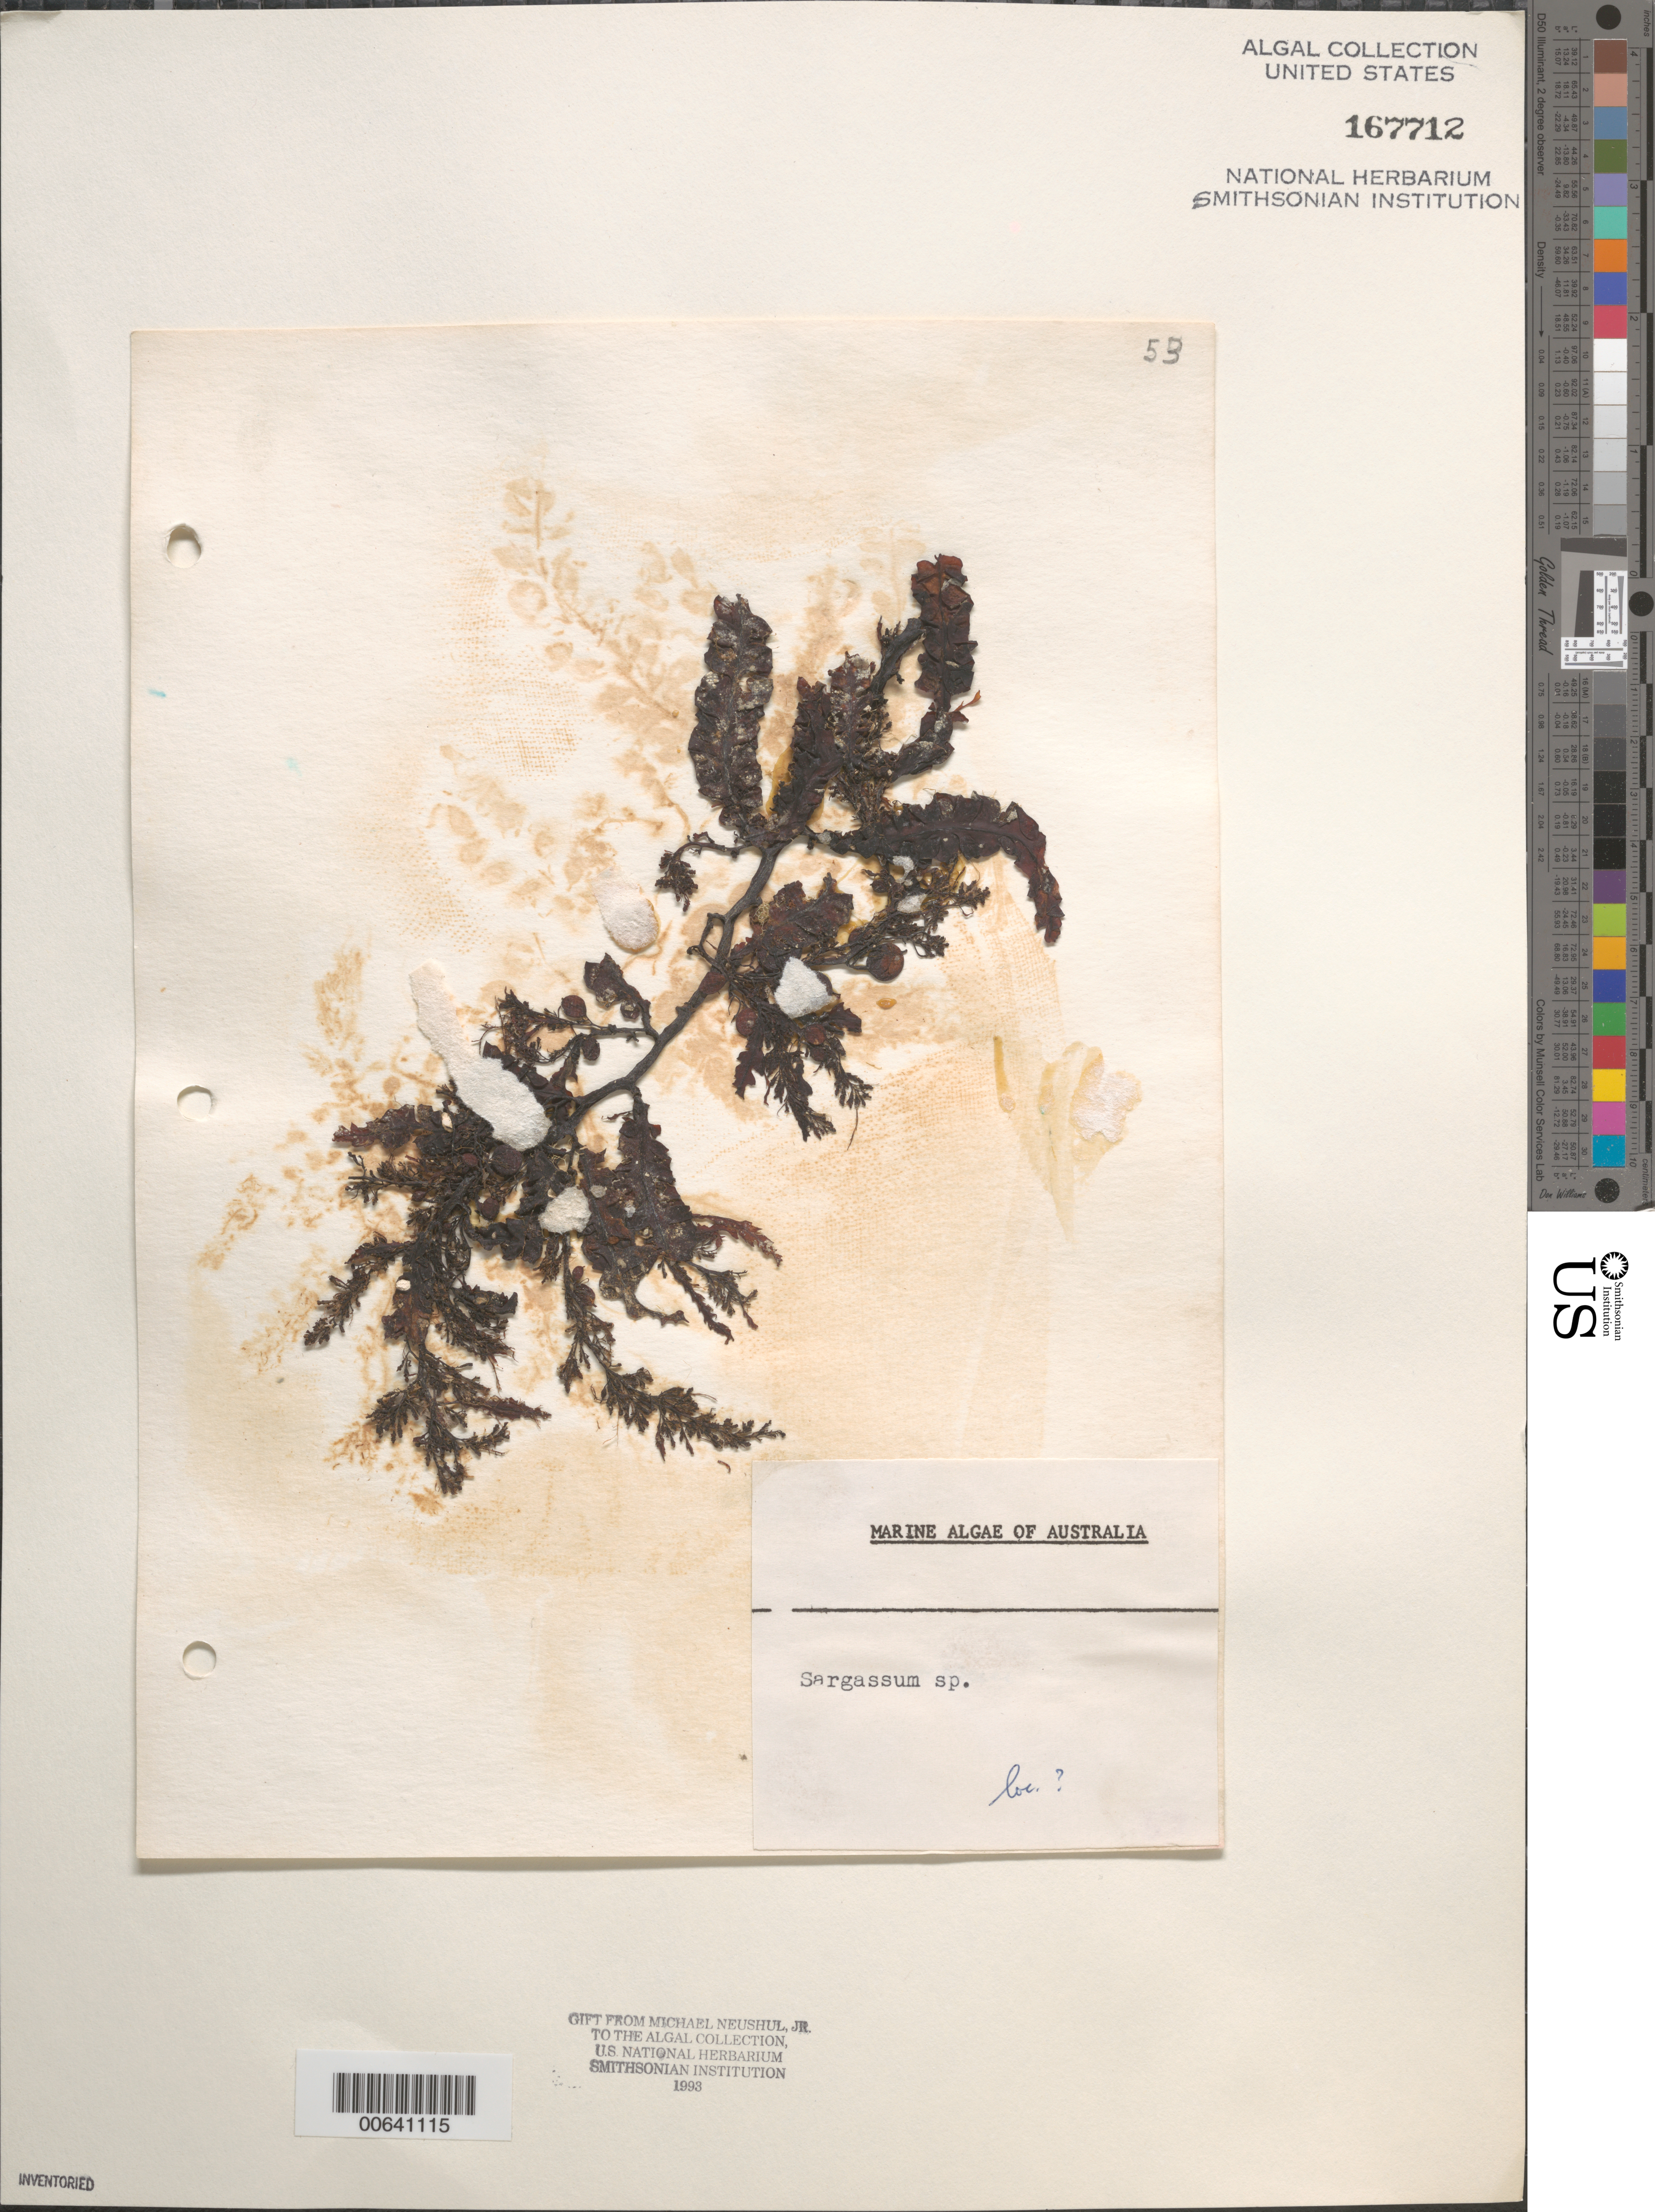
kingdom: Chromista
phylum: Ochrophyta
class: Phaeophyceae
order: Fucales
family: Sargassaceae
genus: Sargassum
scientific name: Sargassum sp.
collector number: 53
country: Australia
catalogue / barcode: US 167712